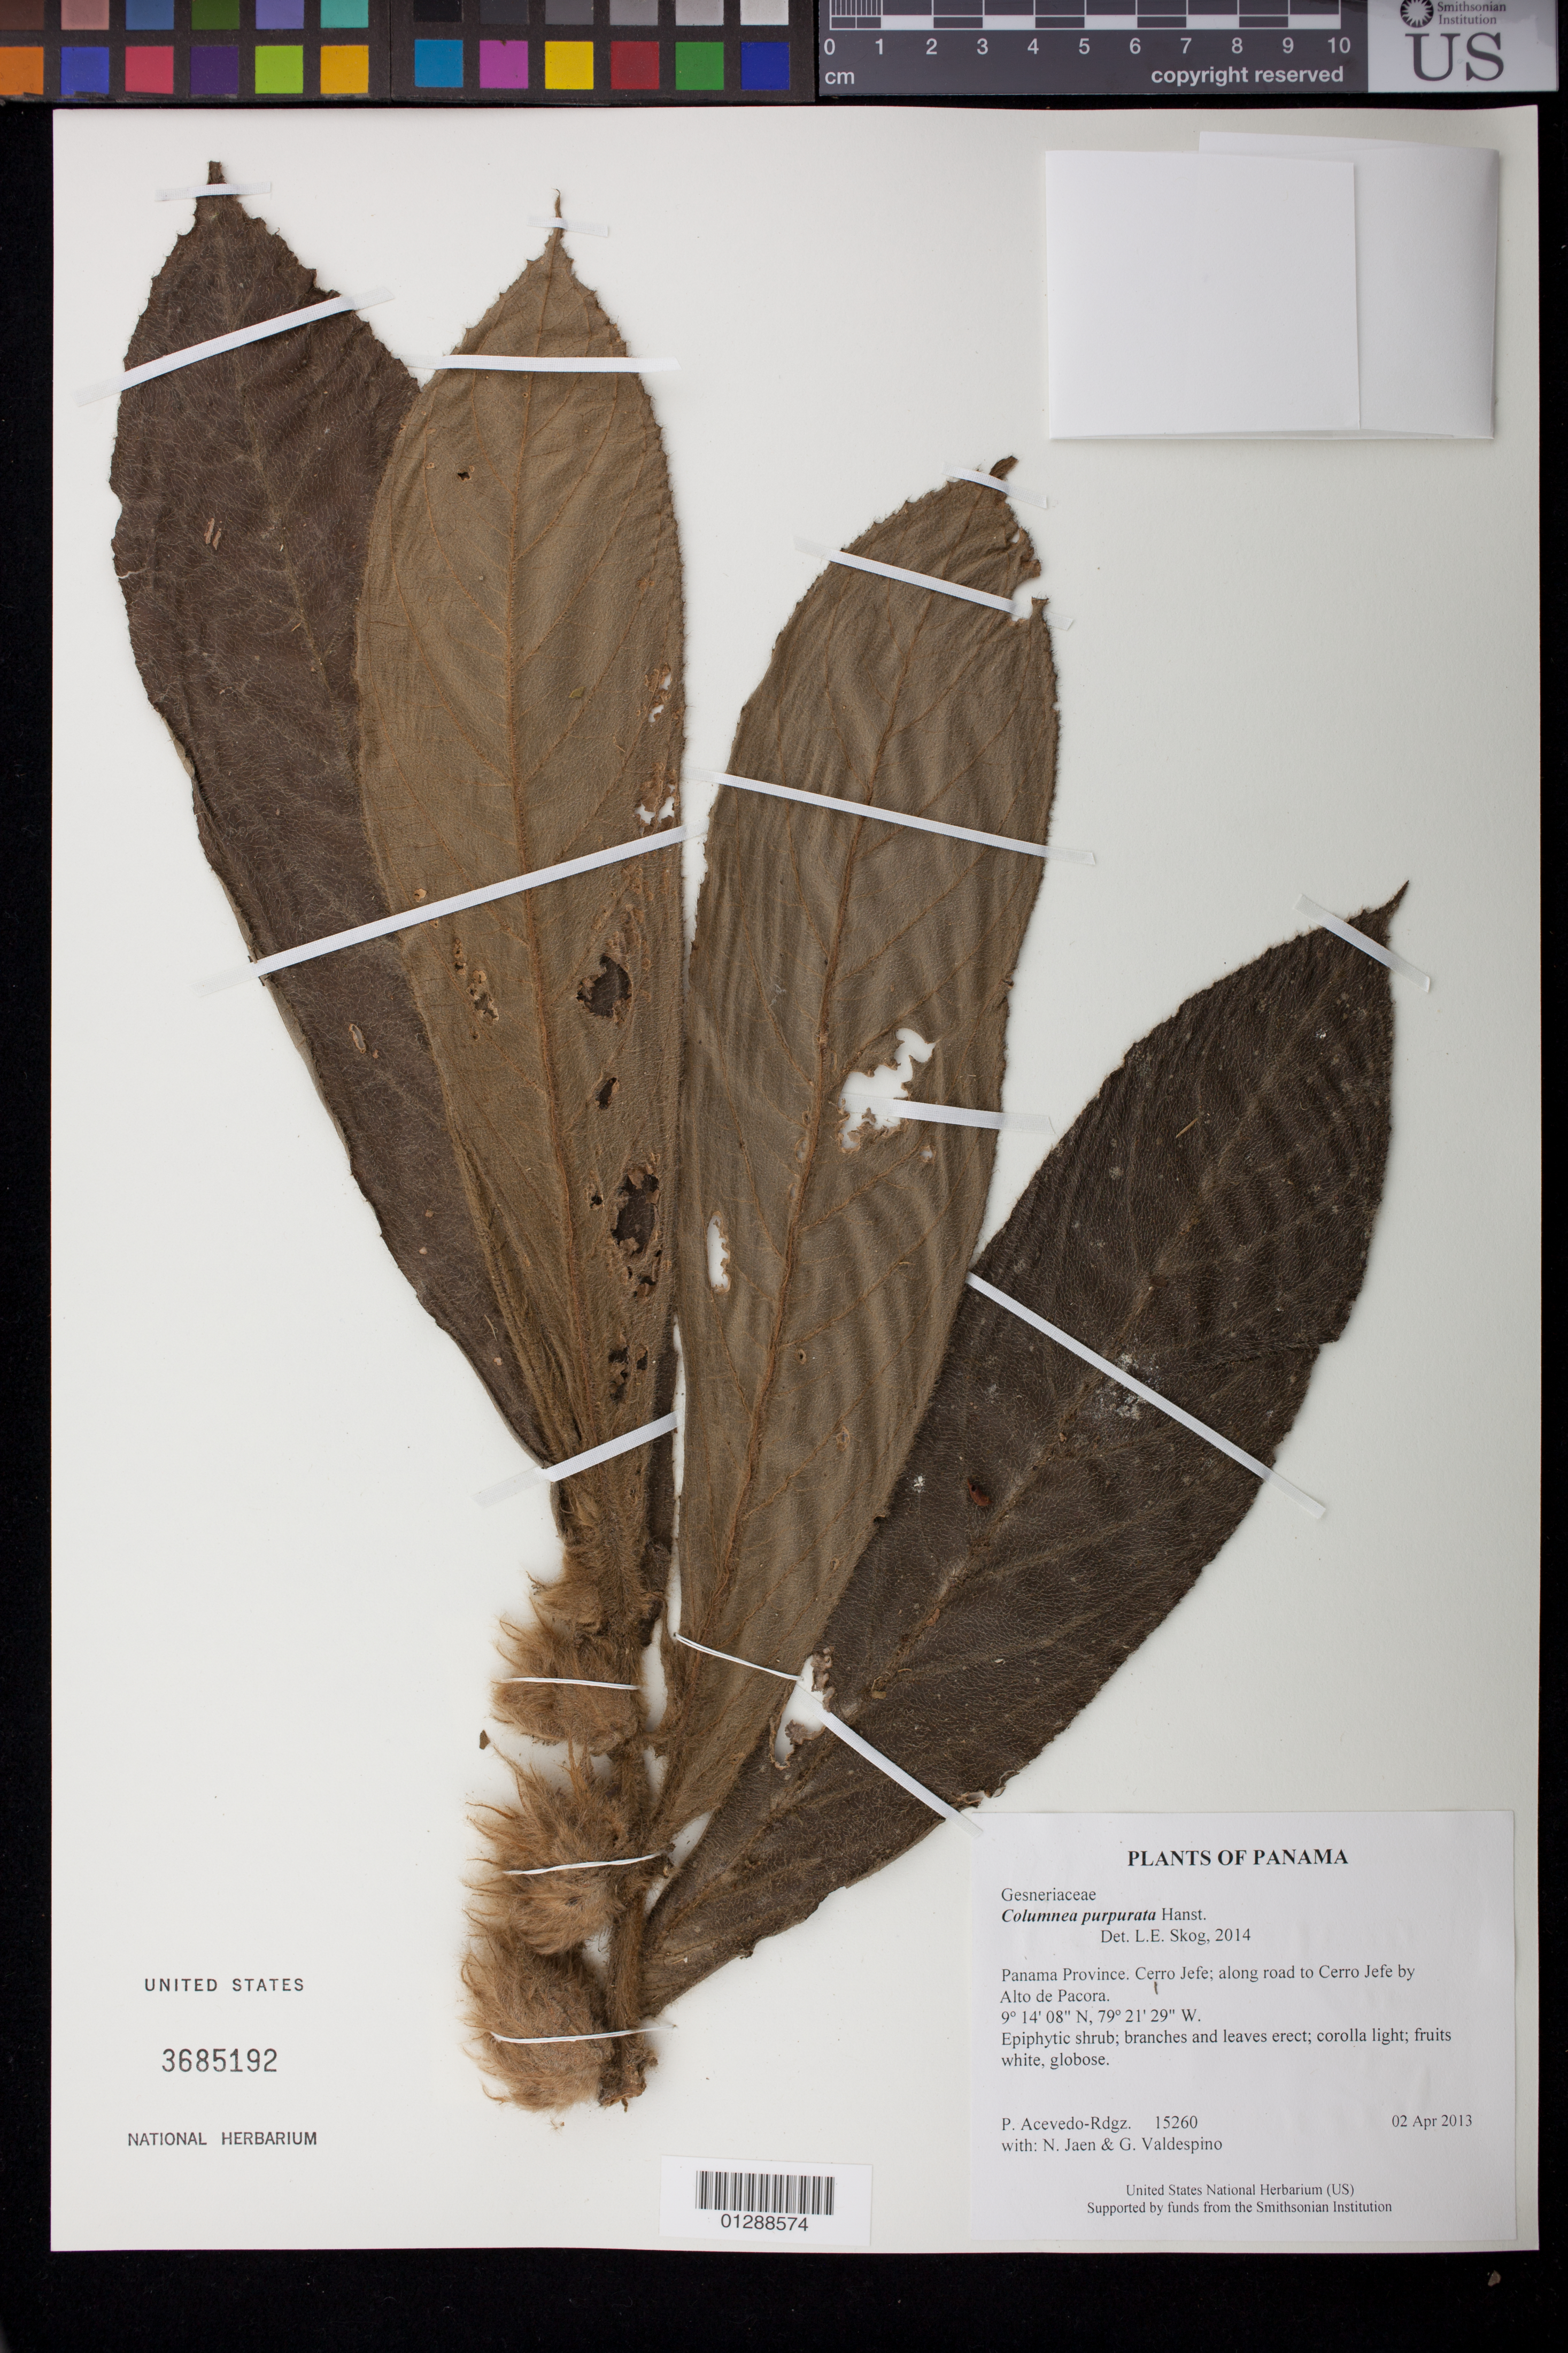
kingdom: Plantae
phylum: Tracheophyta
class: Magnoliopsida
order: Lamiales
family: Gesneriaceae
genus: Columnea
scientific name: Columnea purpurata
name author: Hanst.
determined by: Skog, Laurence E.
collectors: P. Acevedo-Rodr., N. Jaén & G. Valdespino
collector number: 15260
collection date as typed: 02 Apr 2013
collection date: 2013-04-02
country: Panama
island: Panama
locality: Cerro Jefe; along road to Cerro Jefe by Alto de Pacora.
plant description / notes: US, PMA, SCZ, NY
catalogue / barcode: US 3685192